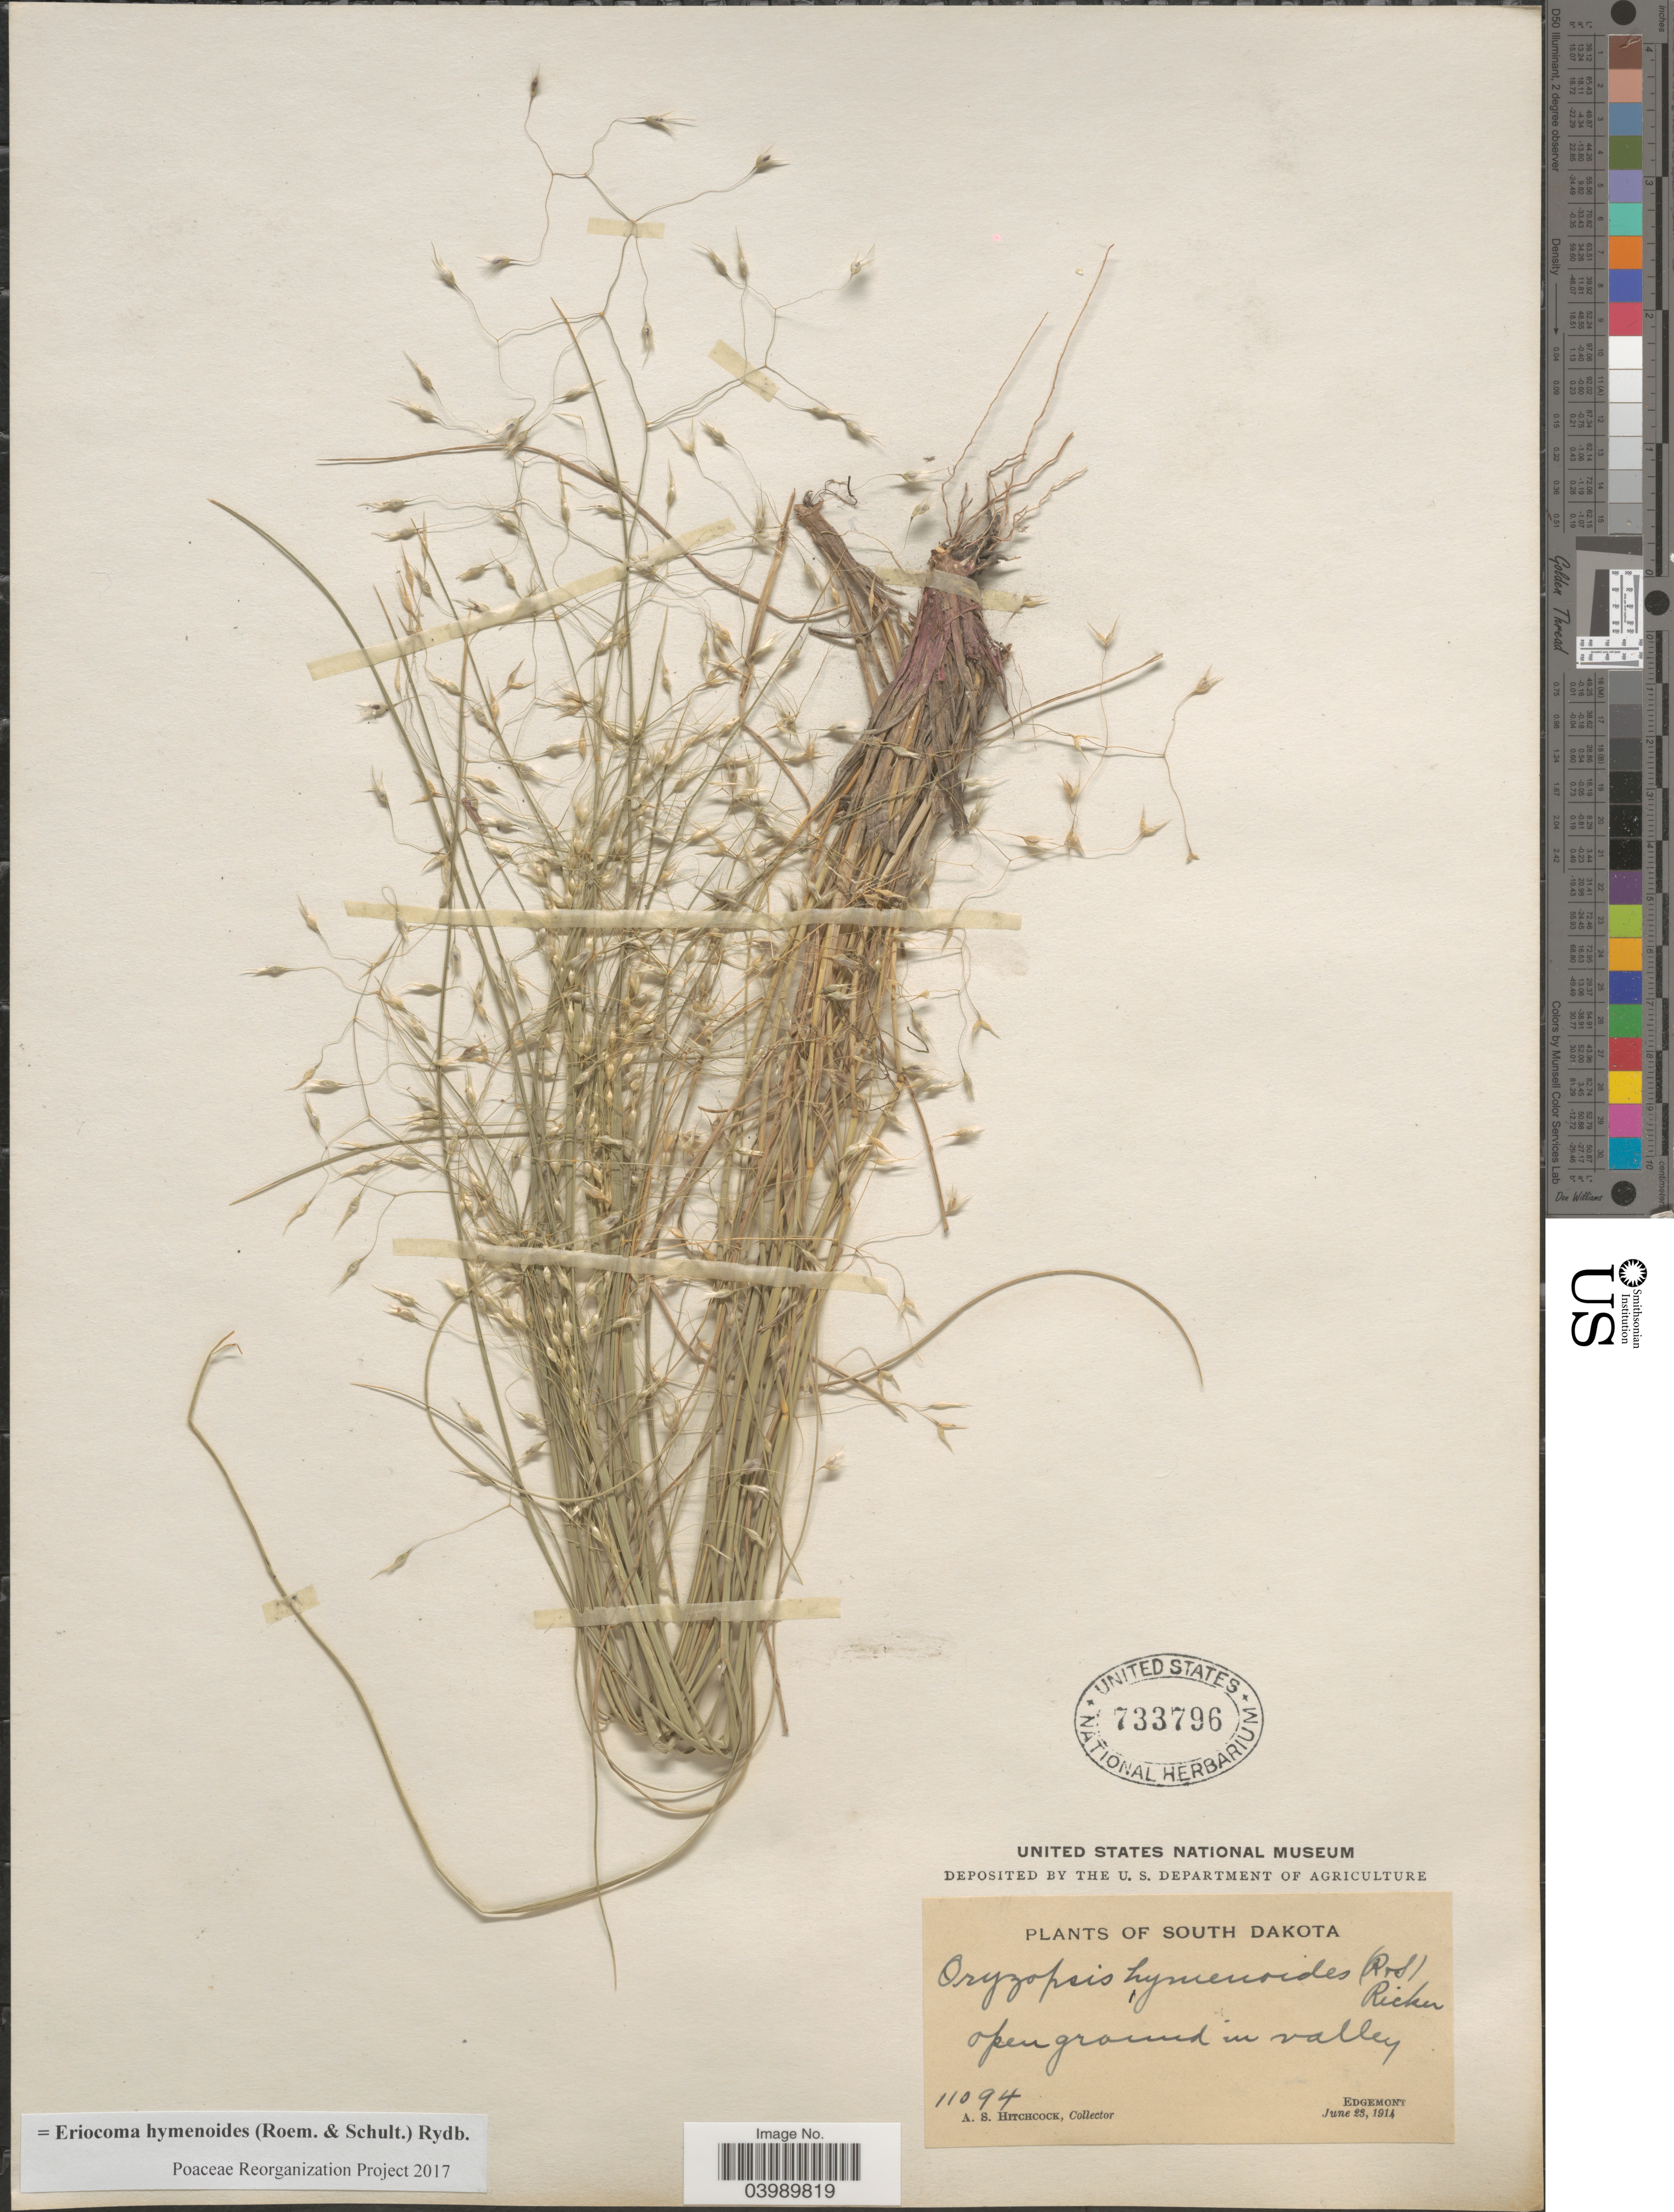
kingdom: Plantae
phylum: Tracheophyta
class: Liliopsida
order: Poales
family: Poaceae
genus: Eriocoma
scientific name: Eriocoma hymenoides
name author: (Roem. & Schult.) Rydb.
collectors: A. S. Hitchcock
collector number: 11094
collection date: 1914-06-23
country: United States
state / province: South Dakota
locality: Open ground in valley. Edgemont.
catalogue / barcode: US 733796